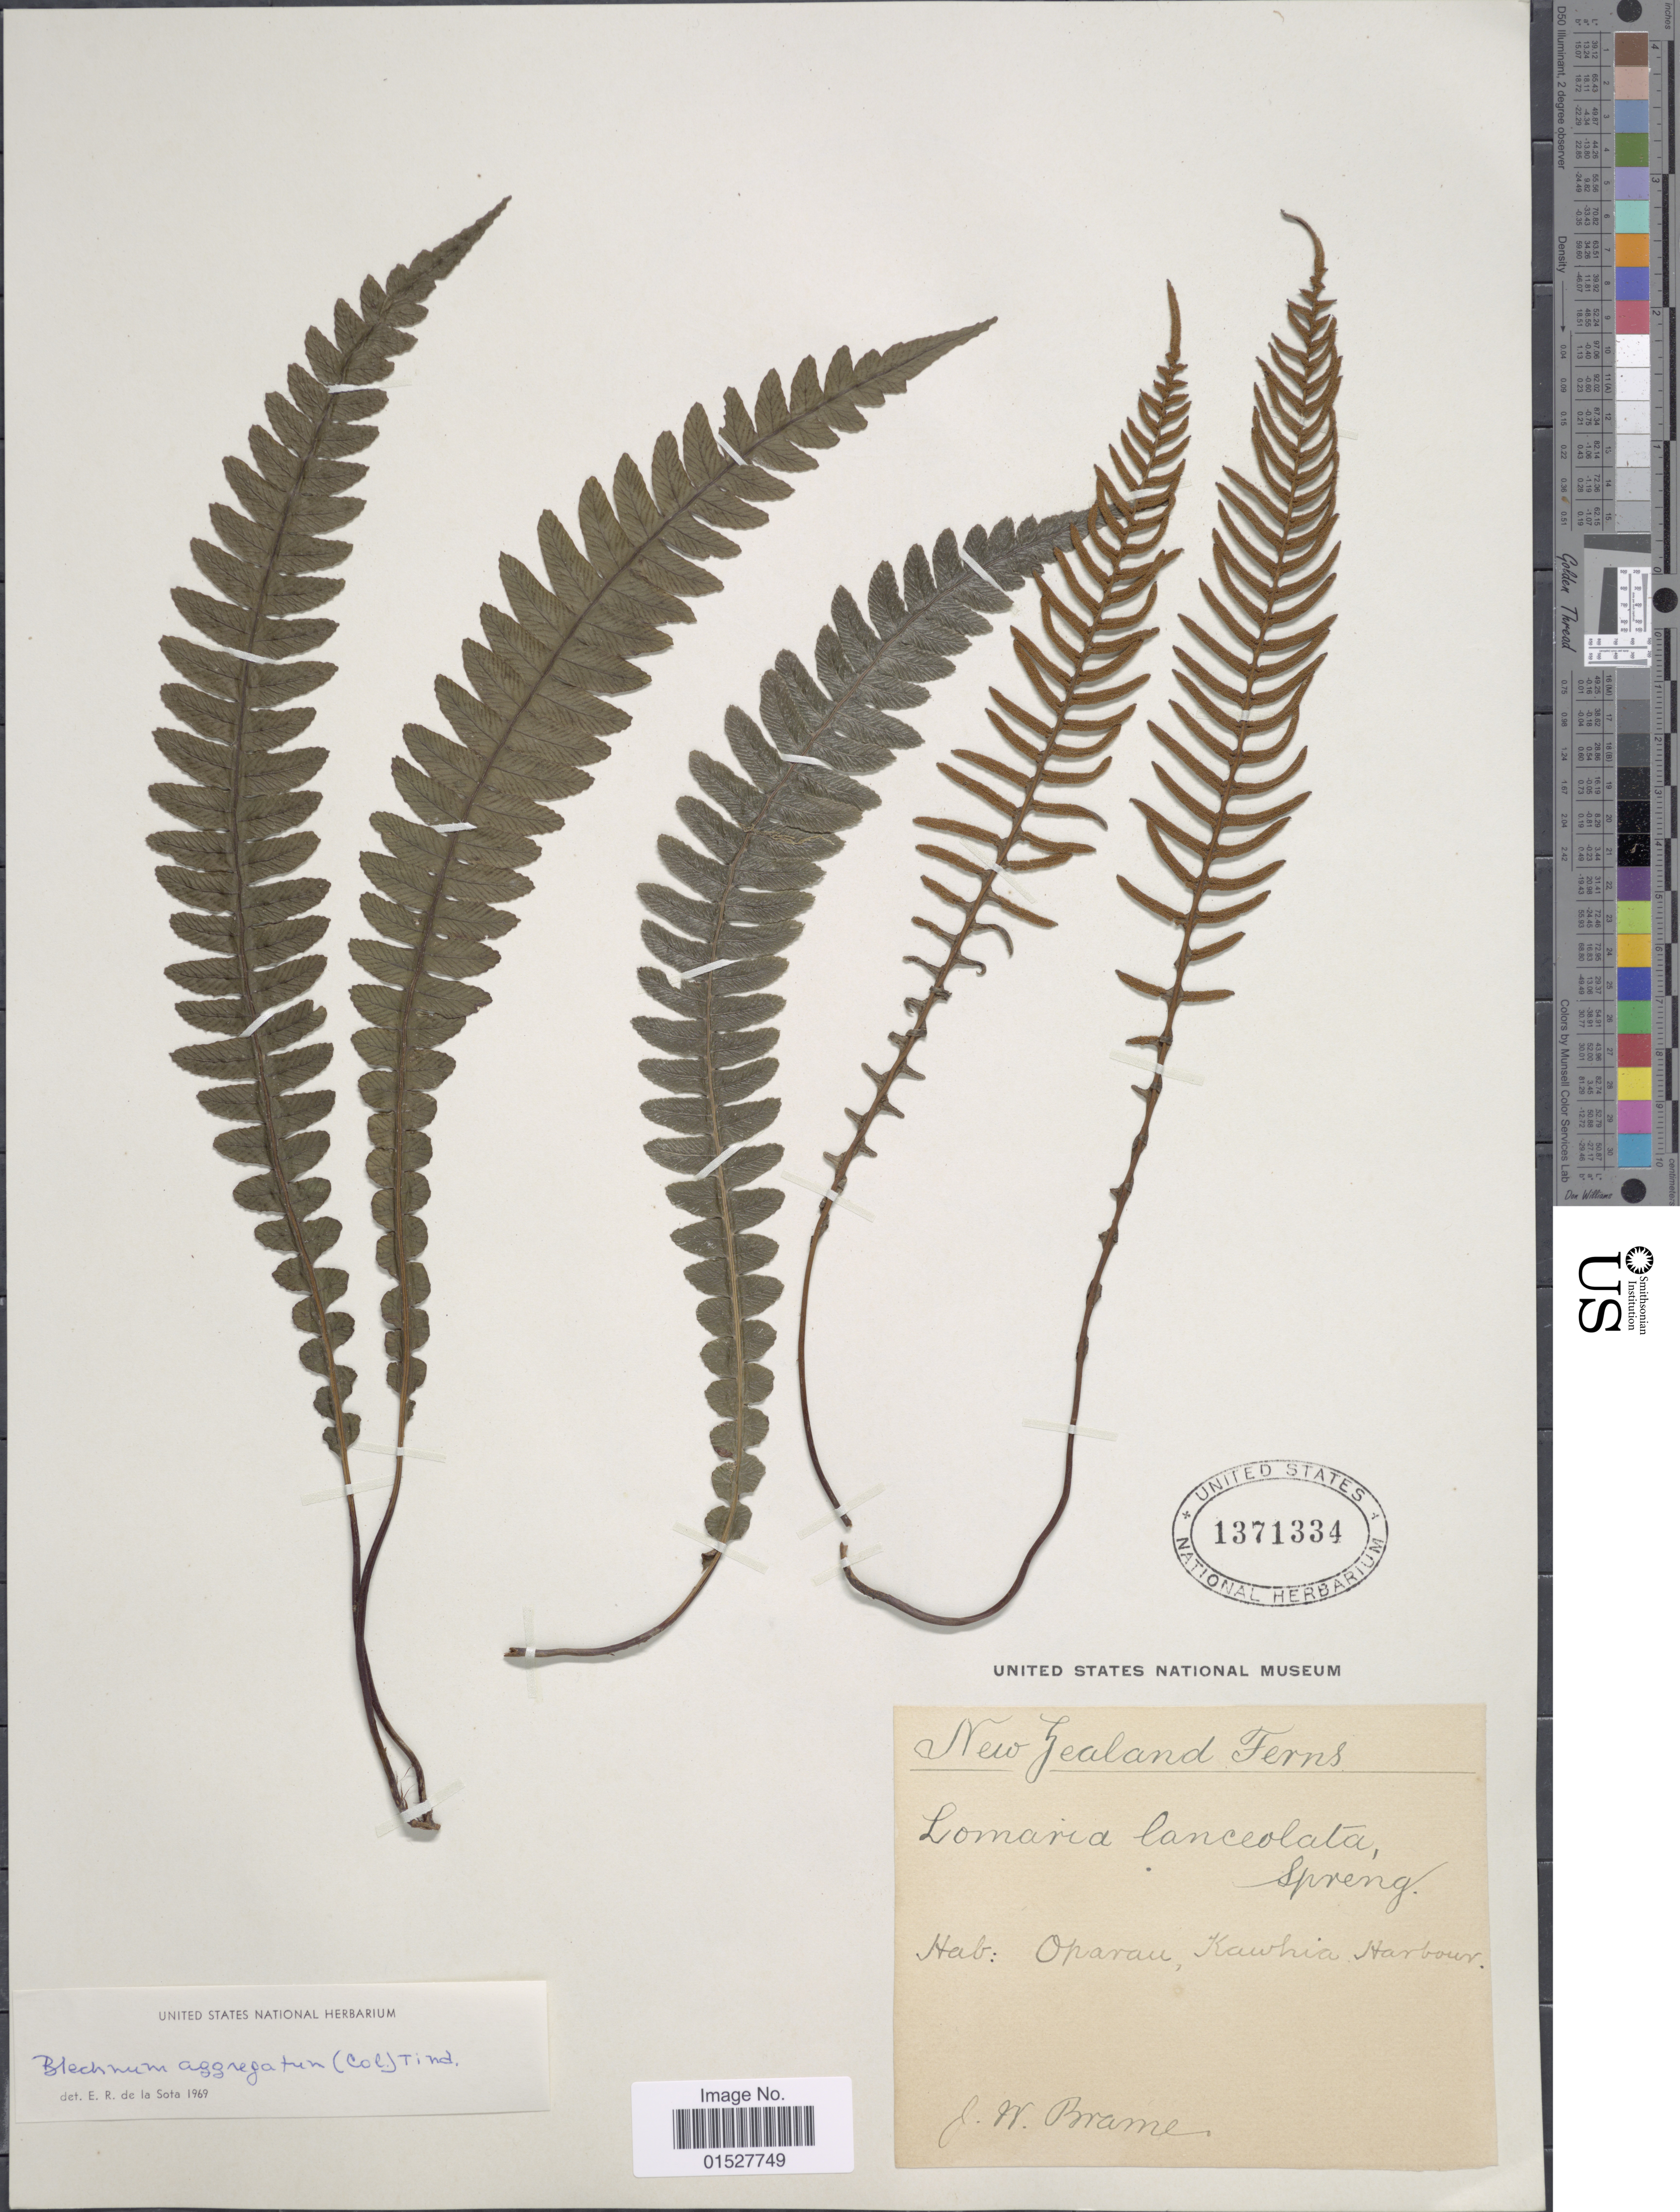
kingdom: Plantae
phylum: Tracheophyta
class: Polypodiopsida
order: Polypodiales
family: Blechnaceae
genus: Blechnum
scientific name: Blechnum aggregatum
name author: (Colenso) Tindale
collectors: J. Brame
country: New Zealand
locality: Oparau, Kawhia Harbour.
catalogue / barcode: US 1371334